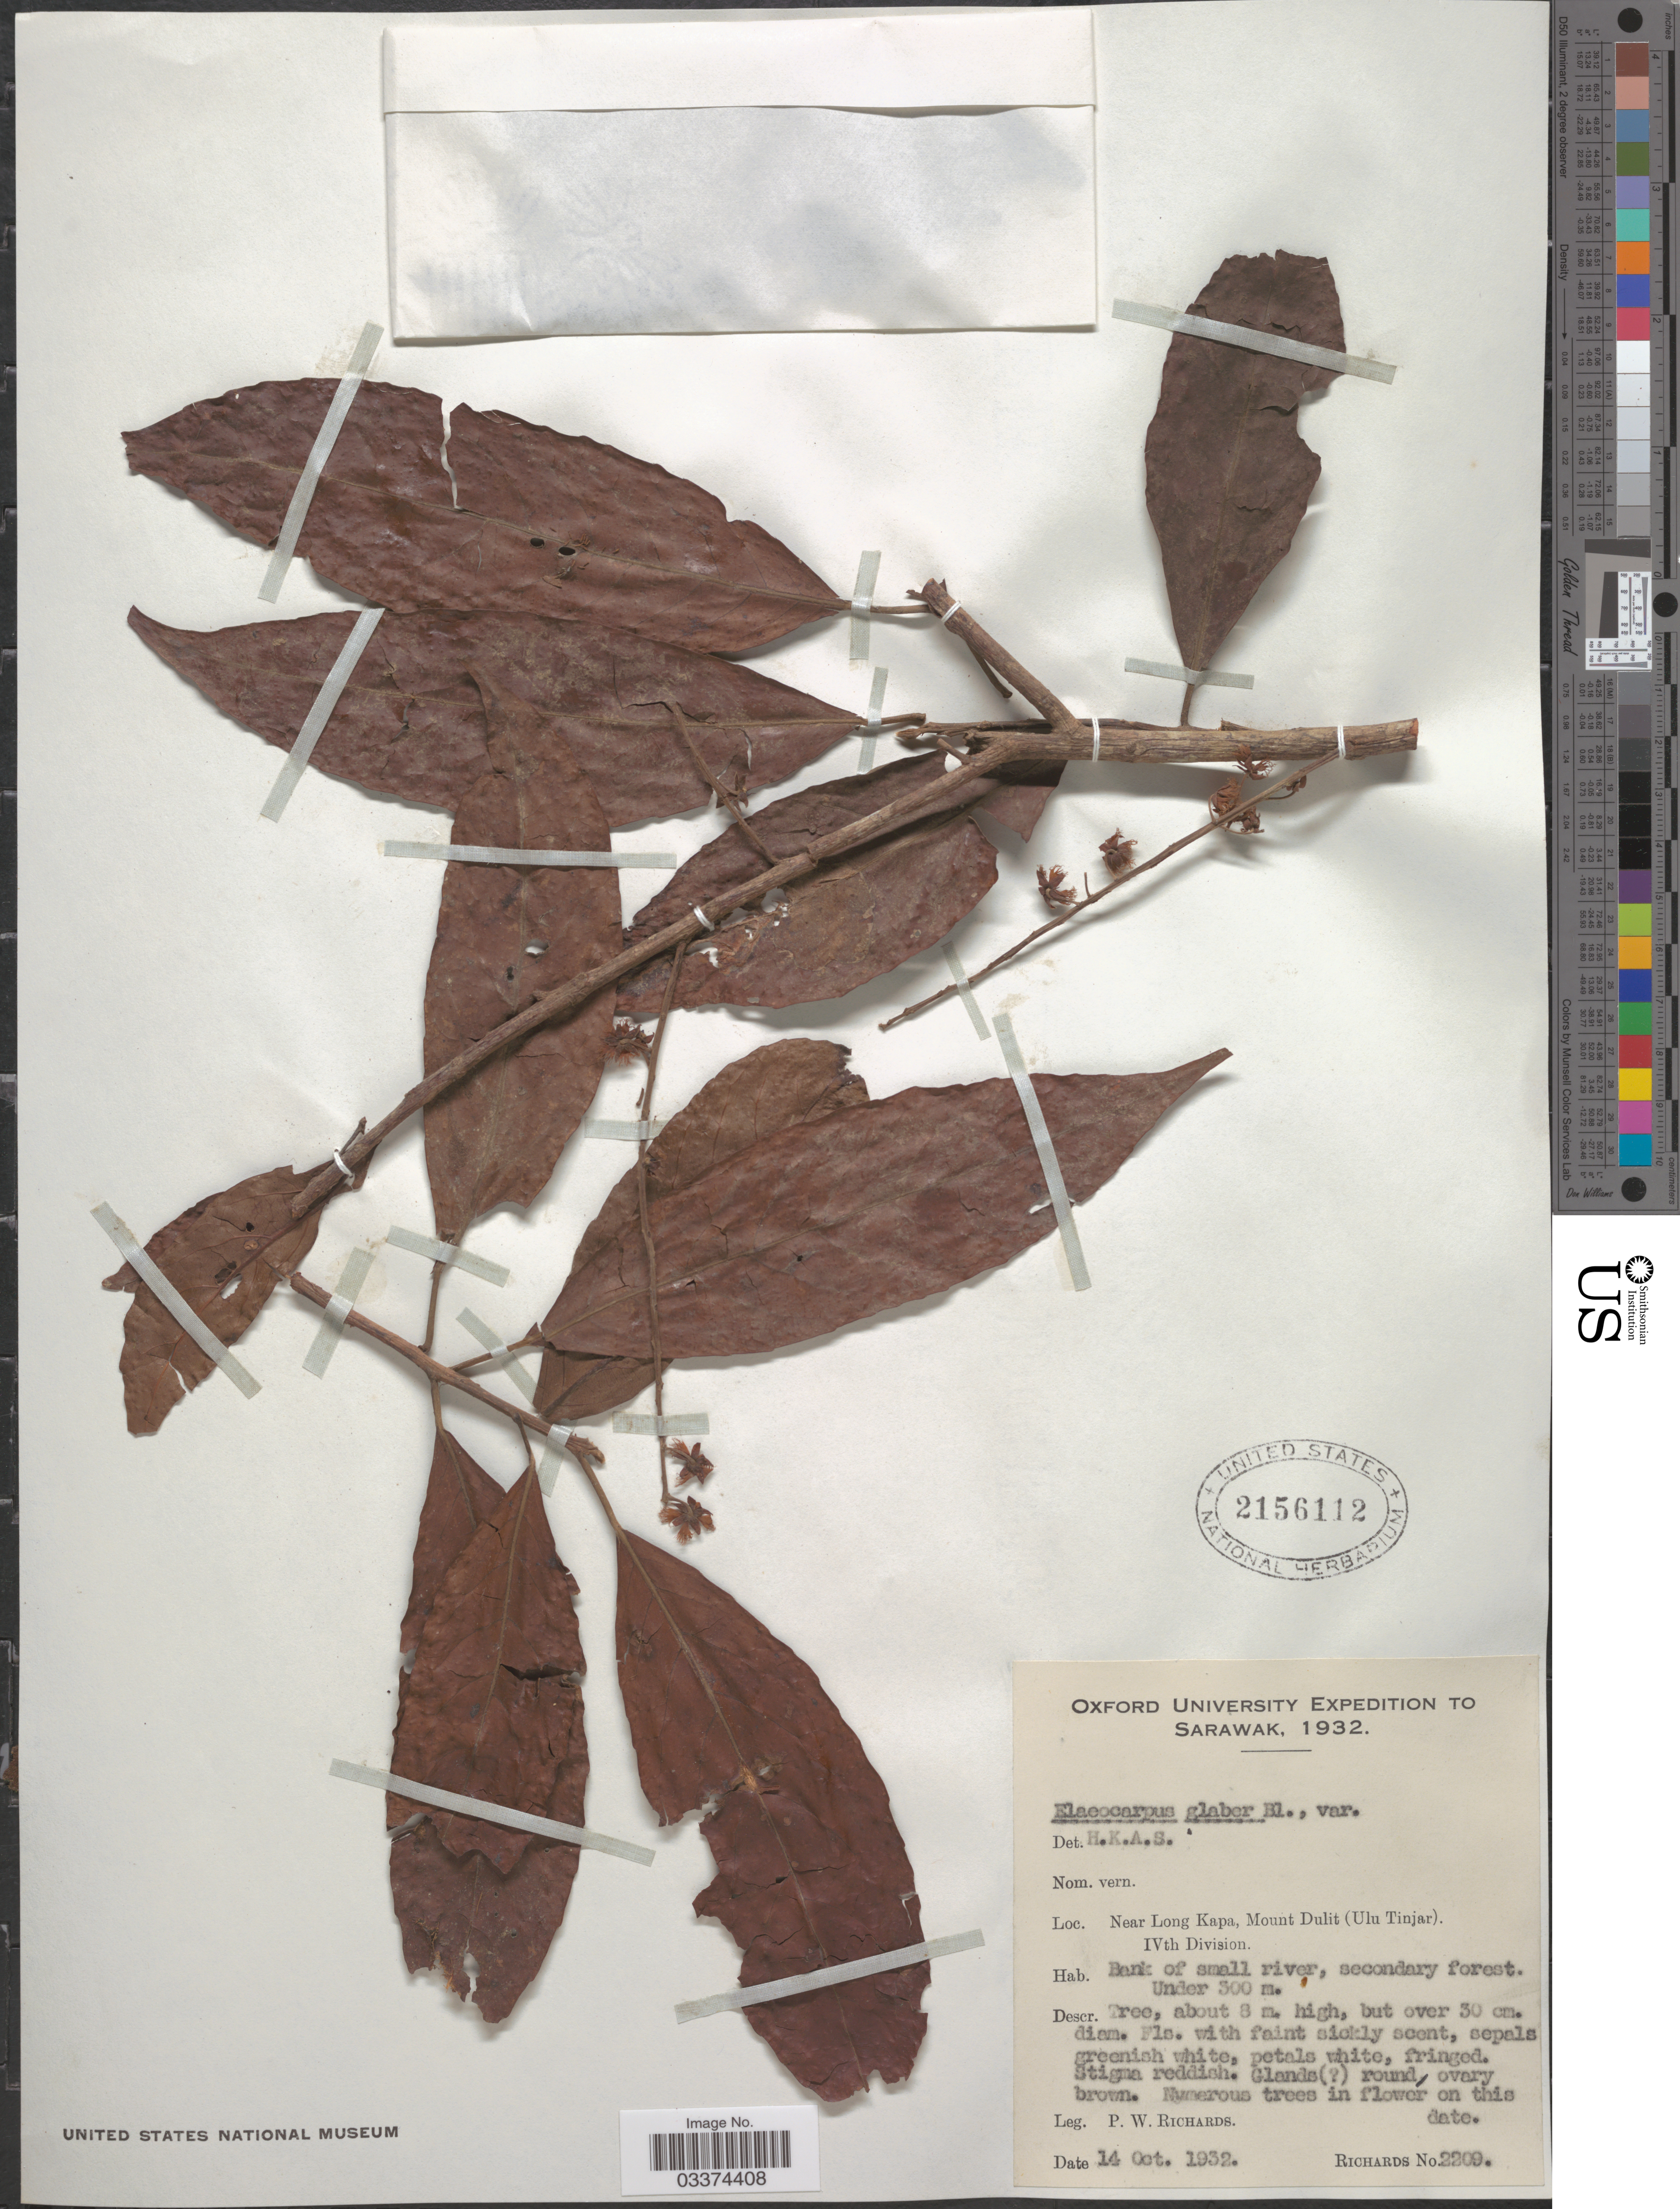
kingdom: Plantae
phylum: Tracheophyta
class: Magnoliopsida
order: Oxalidales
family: Elaeocarpaceae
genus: Elaeocarpus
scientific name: Elaeocarpus glaber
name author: Blume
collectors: P. Richards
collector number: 2209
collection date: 1932-10-14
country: Malaysia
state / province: Sarawak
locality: Near Long Kapa, Mount Dulit (Ulu Tinjar) IVth Division.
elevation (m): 300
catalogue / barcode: US 2156112